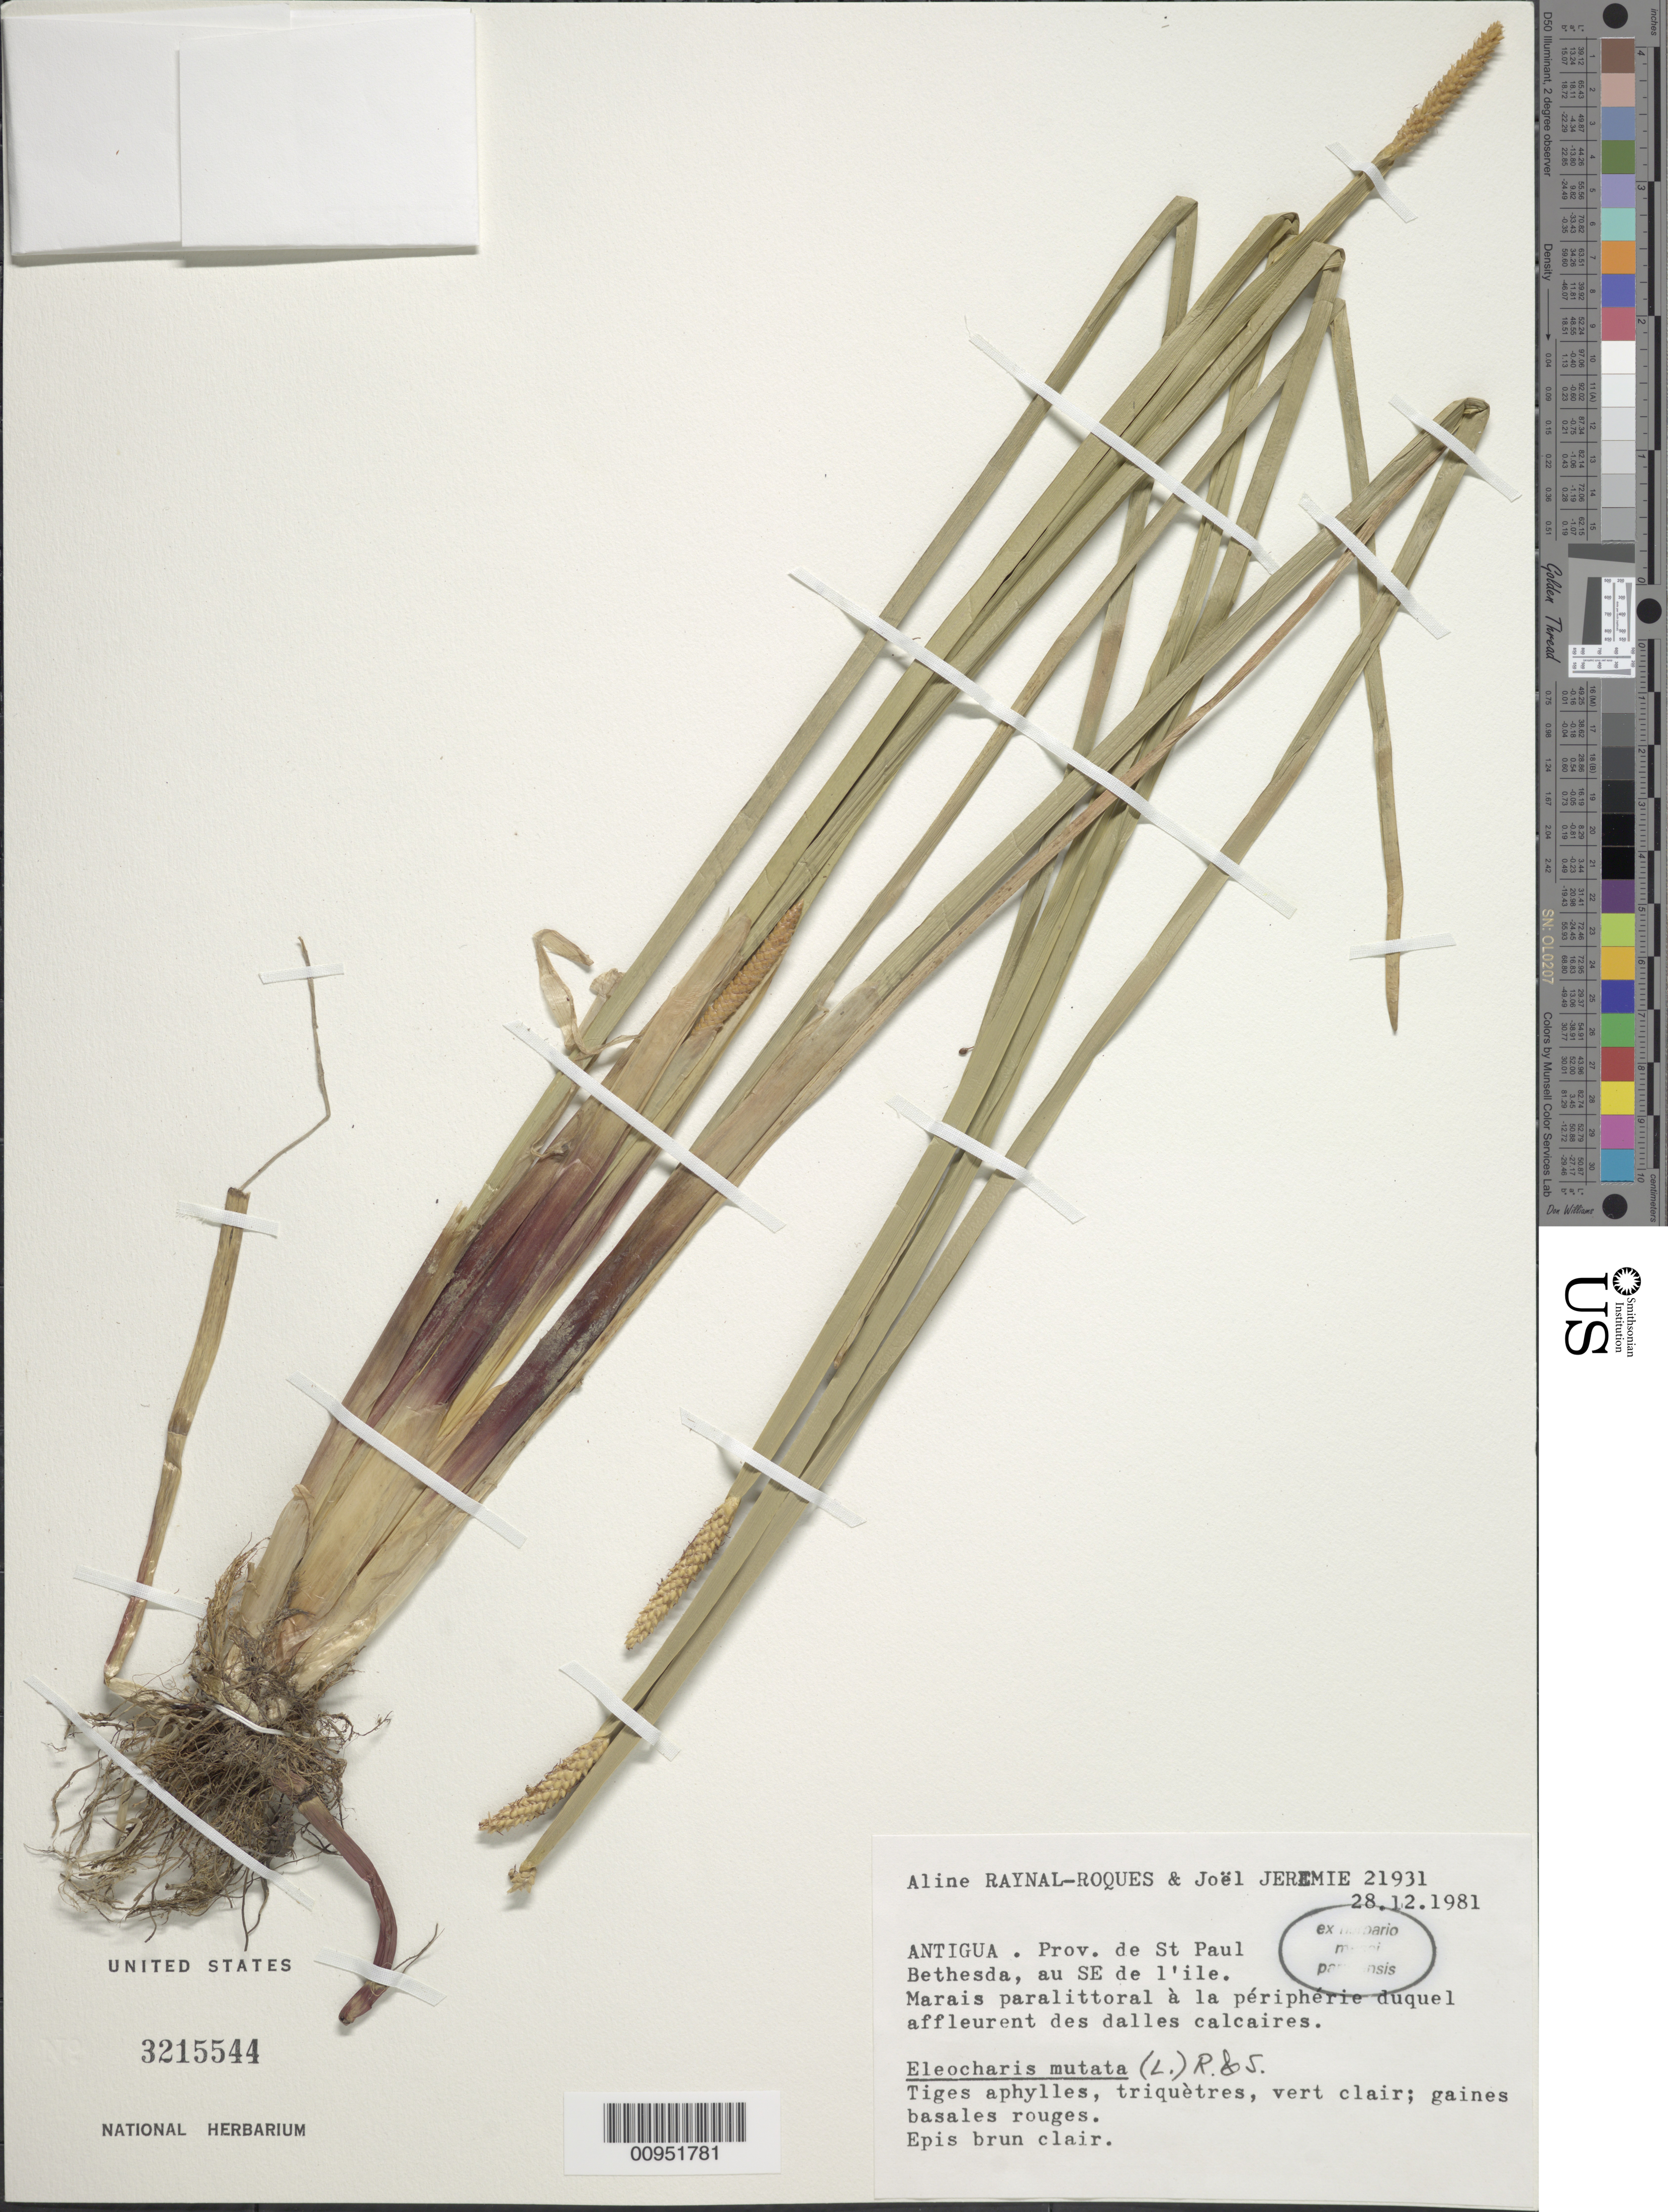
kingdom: Plantae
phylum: Tracheophyta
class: Liliopsida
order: Poales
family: Cyperaceae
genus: Eleocharis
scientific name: Eleocharis mutata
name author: (L.) Roem. & Schult.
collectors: A. M. Raynal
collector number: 21913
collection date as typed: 28 Dec 1981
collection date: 1981-12-28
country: Antigua and Barbuda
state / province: Saint Paul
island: Antigua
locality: Bethesda, au SE de l'ile.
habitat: Marais paralittoral à la périphérie duquel affleurent des dalles calcaires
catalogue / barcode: US 3215544